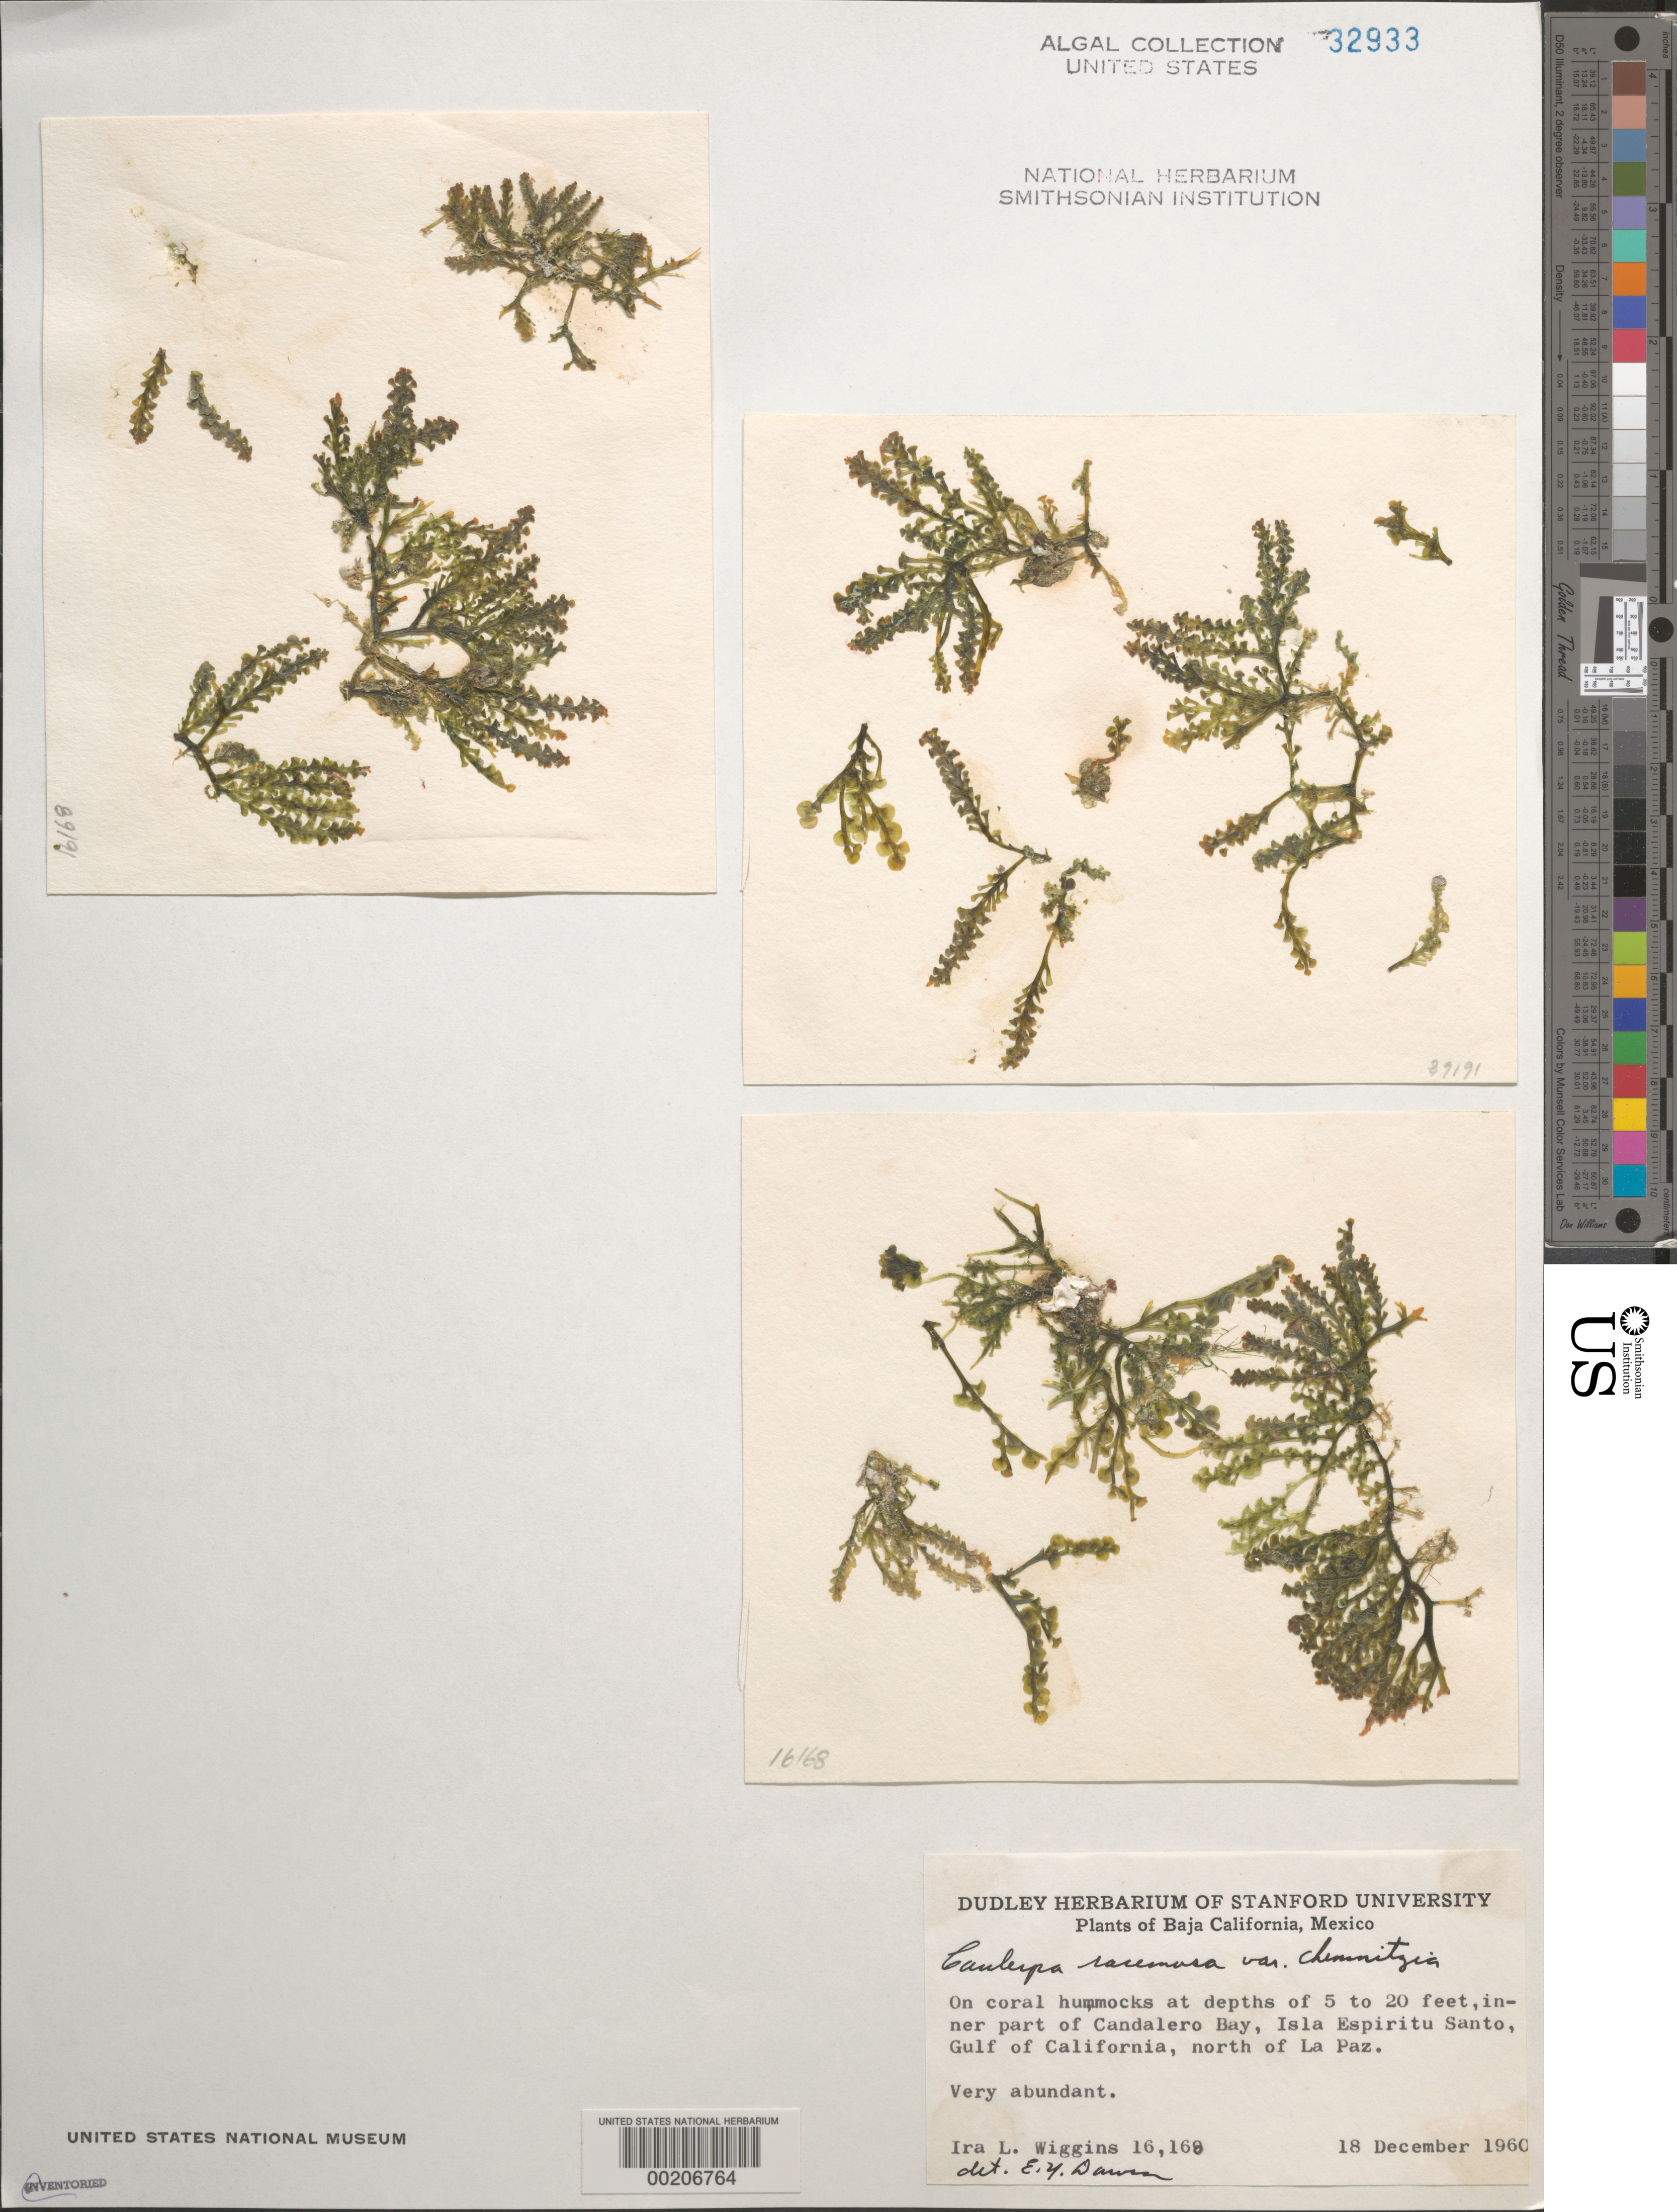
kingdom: Plantae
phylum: Chlorophyta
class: Ulvophyceae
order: Bryopsidales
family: Caulerpaceae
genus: Caulerpa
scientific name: Caulerpa racemosa var. chemnitzia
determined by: Dawson, E. Y.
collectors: I. L. Wiggins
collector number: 16168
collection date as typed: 18 Dec 1960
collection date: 1960-12-18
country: Mexico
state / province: Baja California Sur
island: Isla Espiritu Santo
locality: Candalero Bay, north of La Paz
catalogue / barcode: US 32933